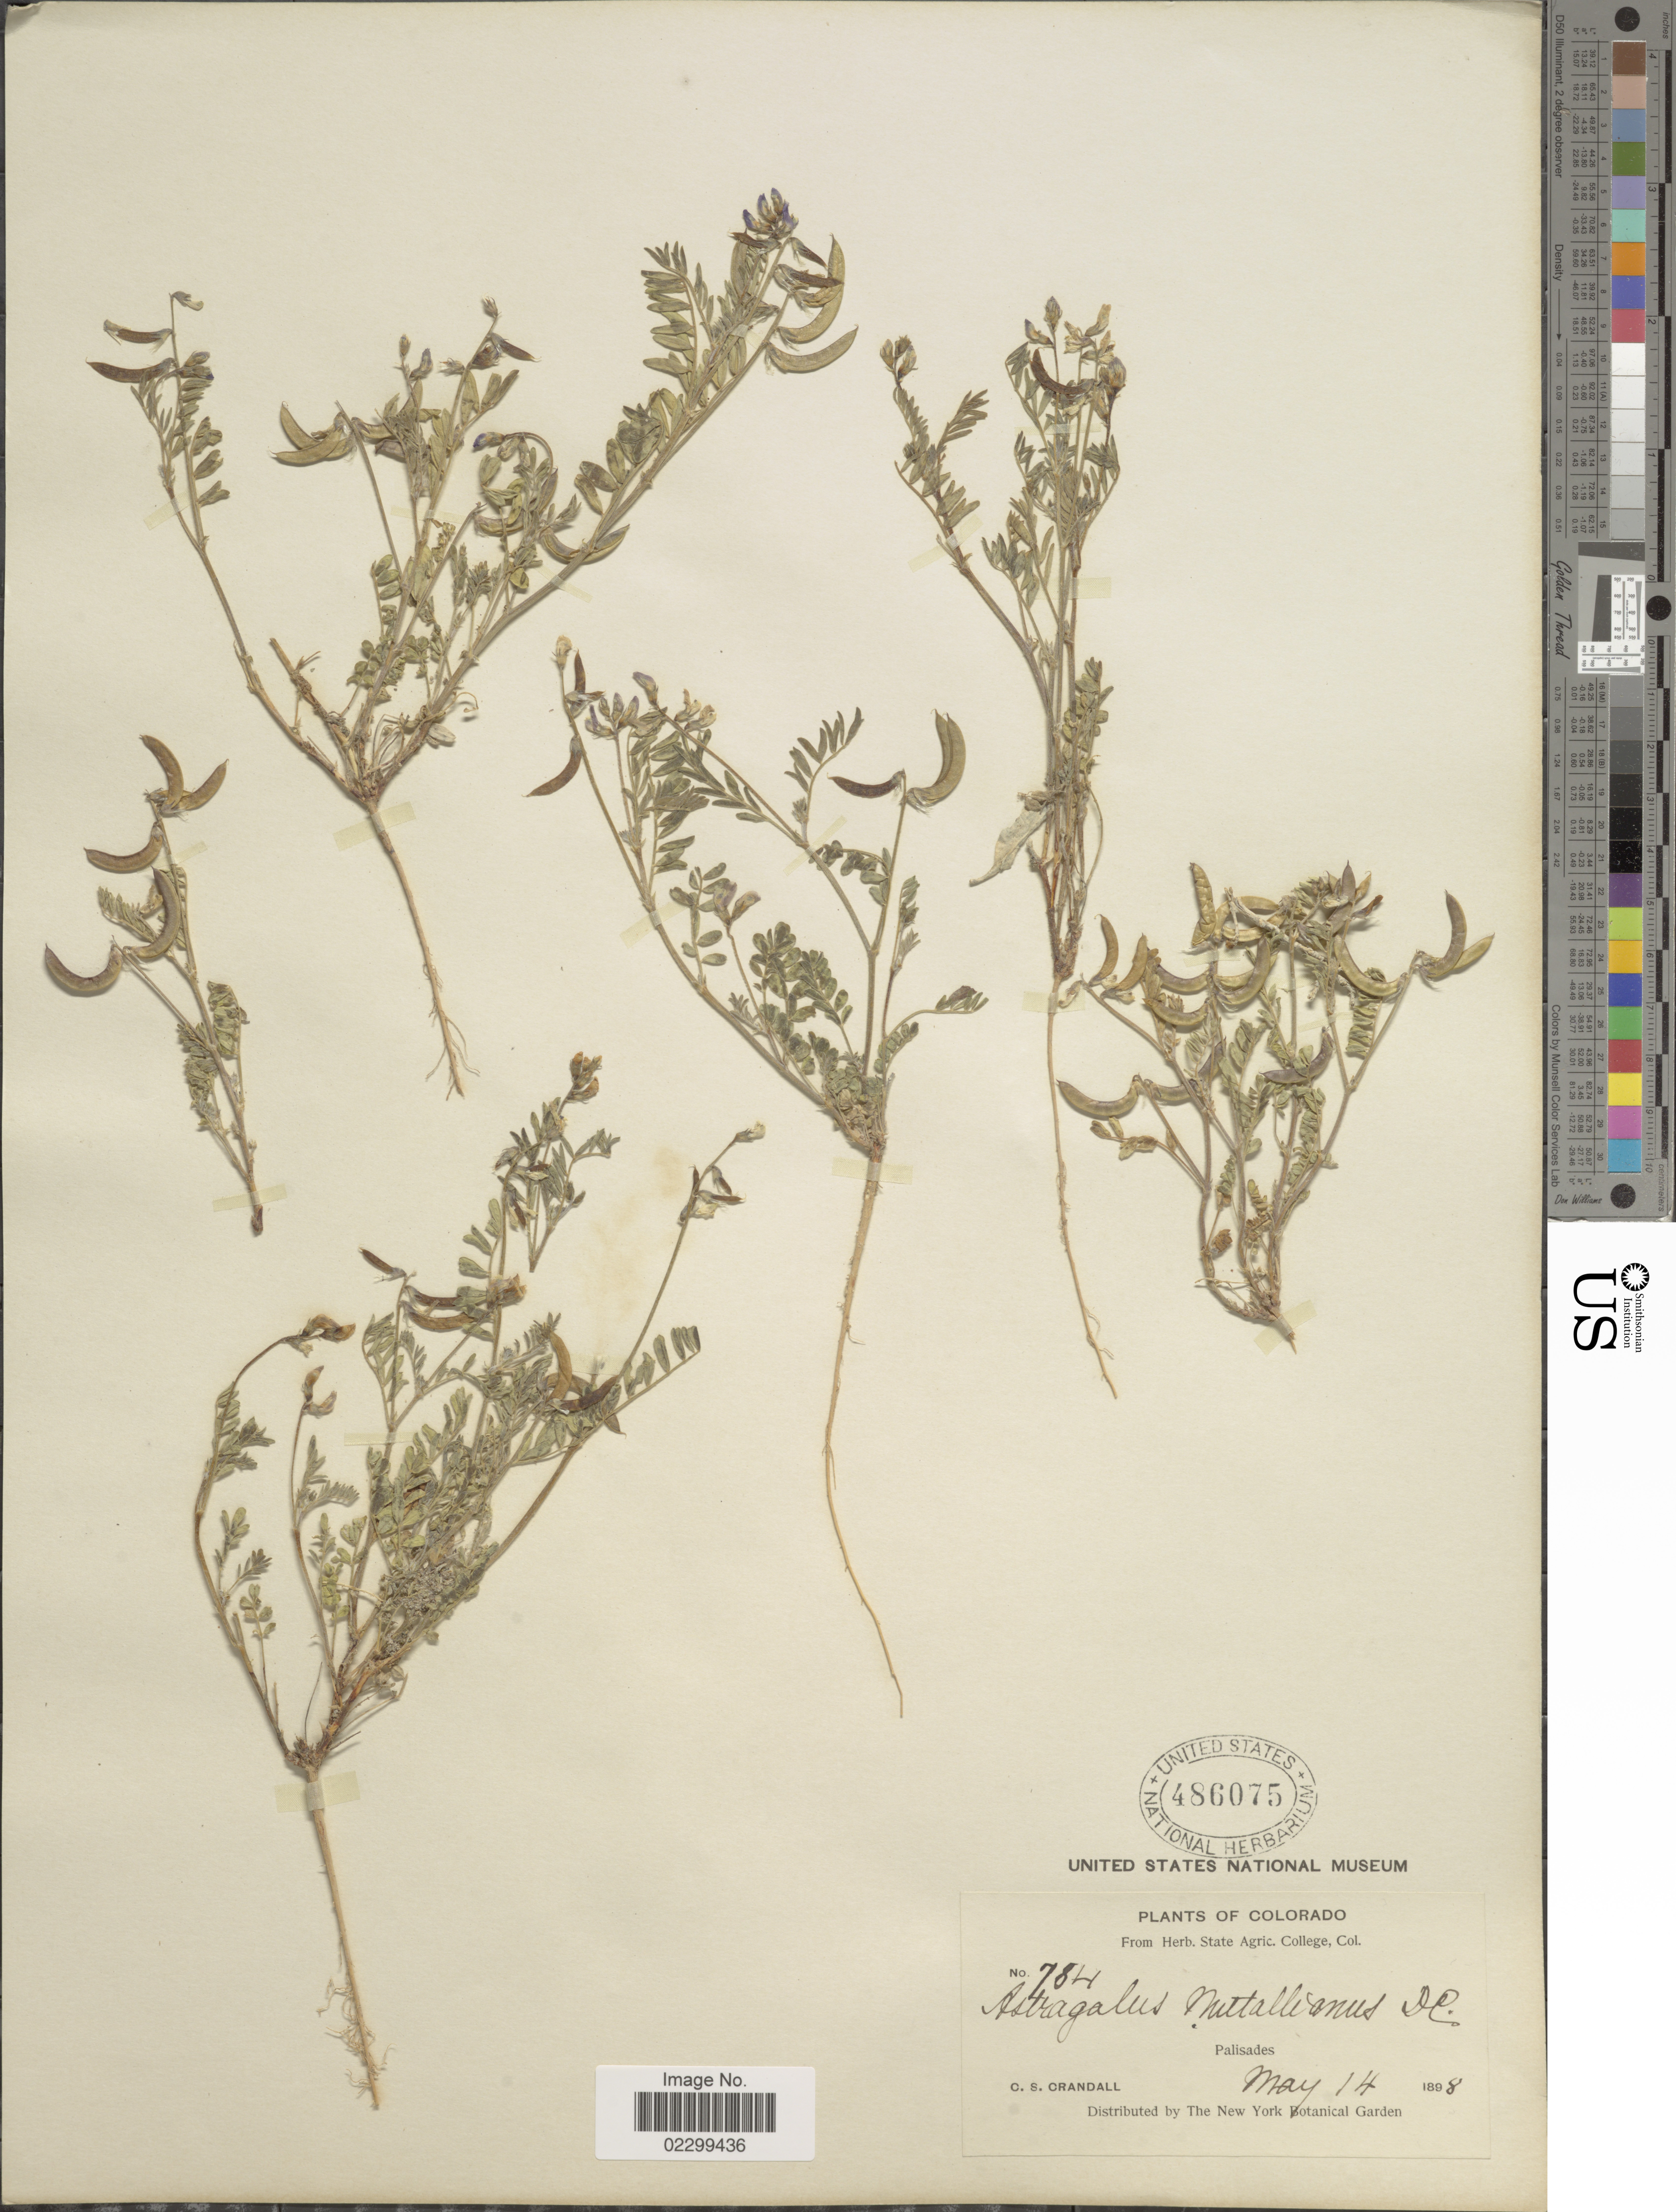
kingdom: Plantae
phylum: Tracheophyta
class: Magnoliopsida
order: Fabales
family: Fabaceae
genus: Astragalus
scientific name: Astragalus nuttallianus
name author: DC.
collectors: C. Crandall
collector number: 784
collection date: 1989-05-14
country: United States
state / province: Colorado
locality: Palisades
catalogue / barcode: US 486075